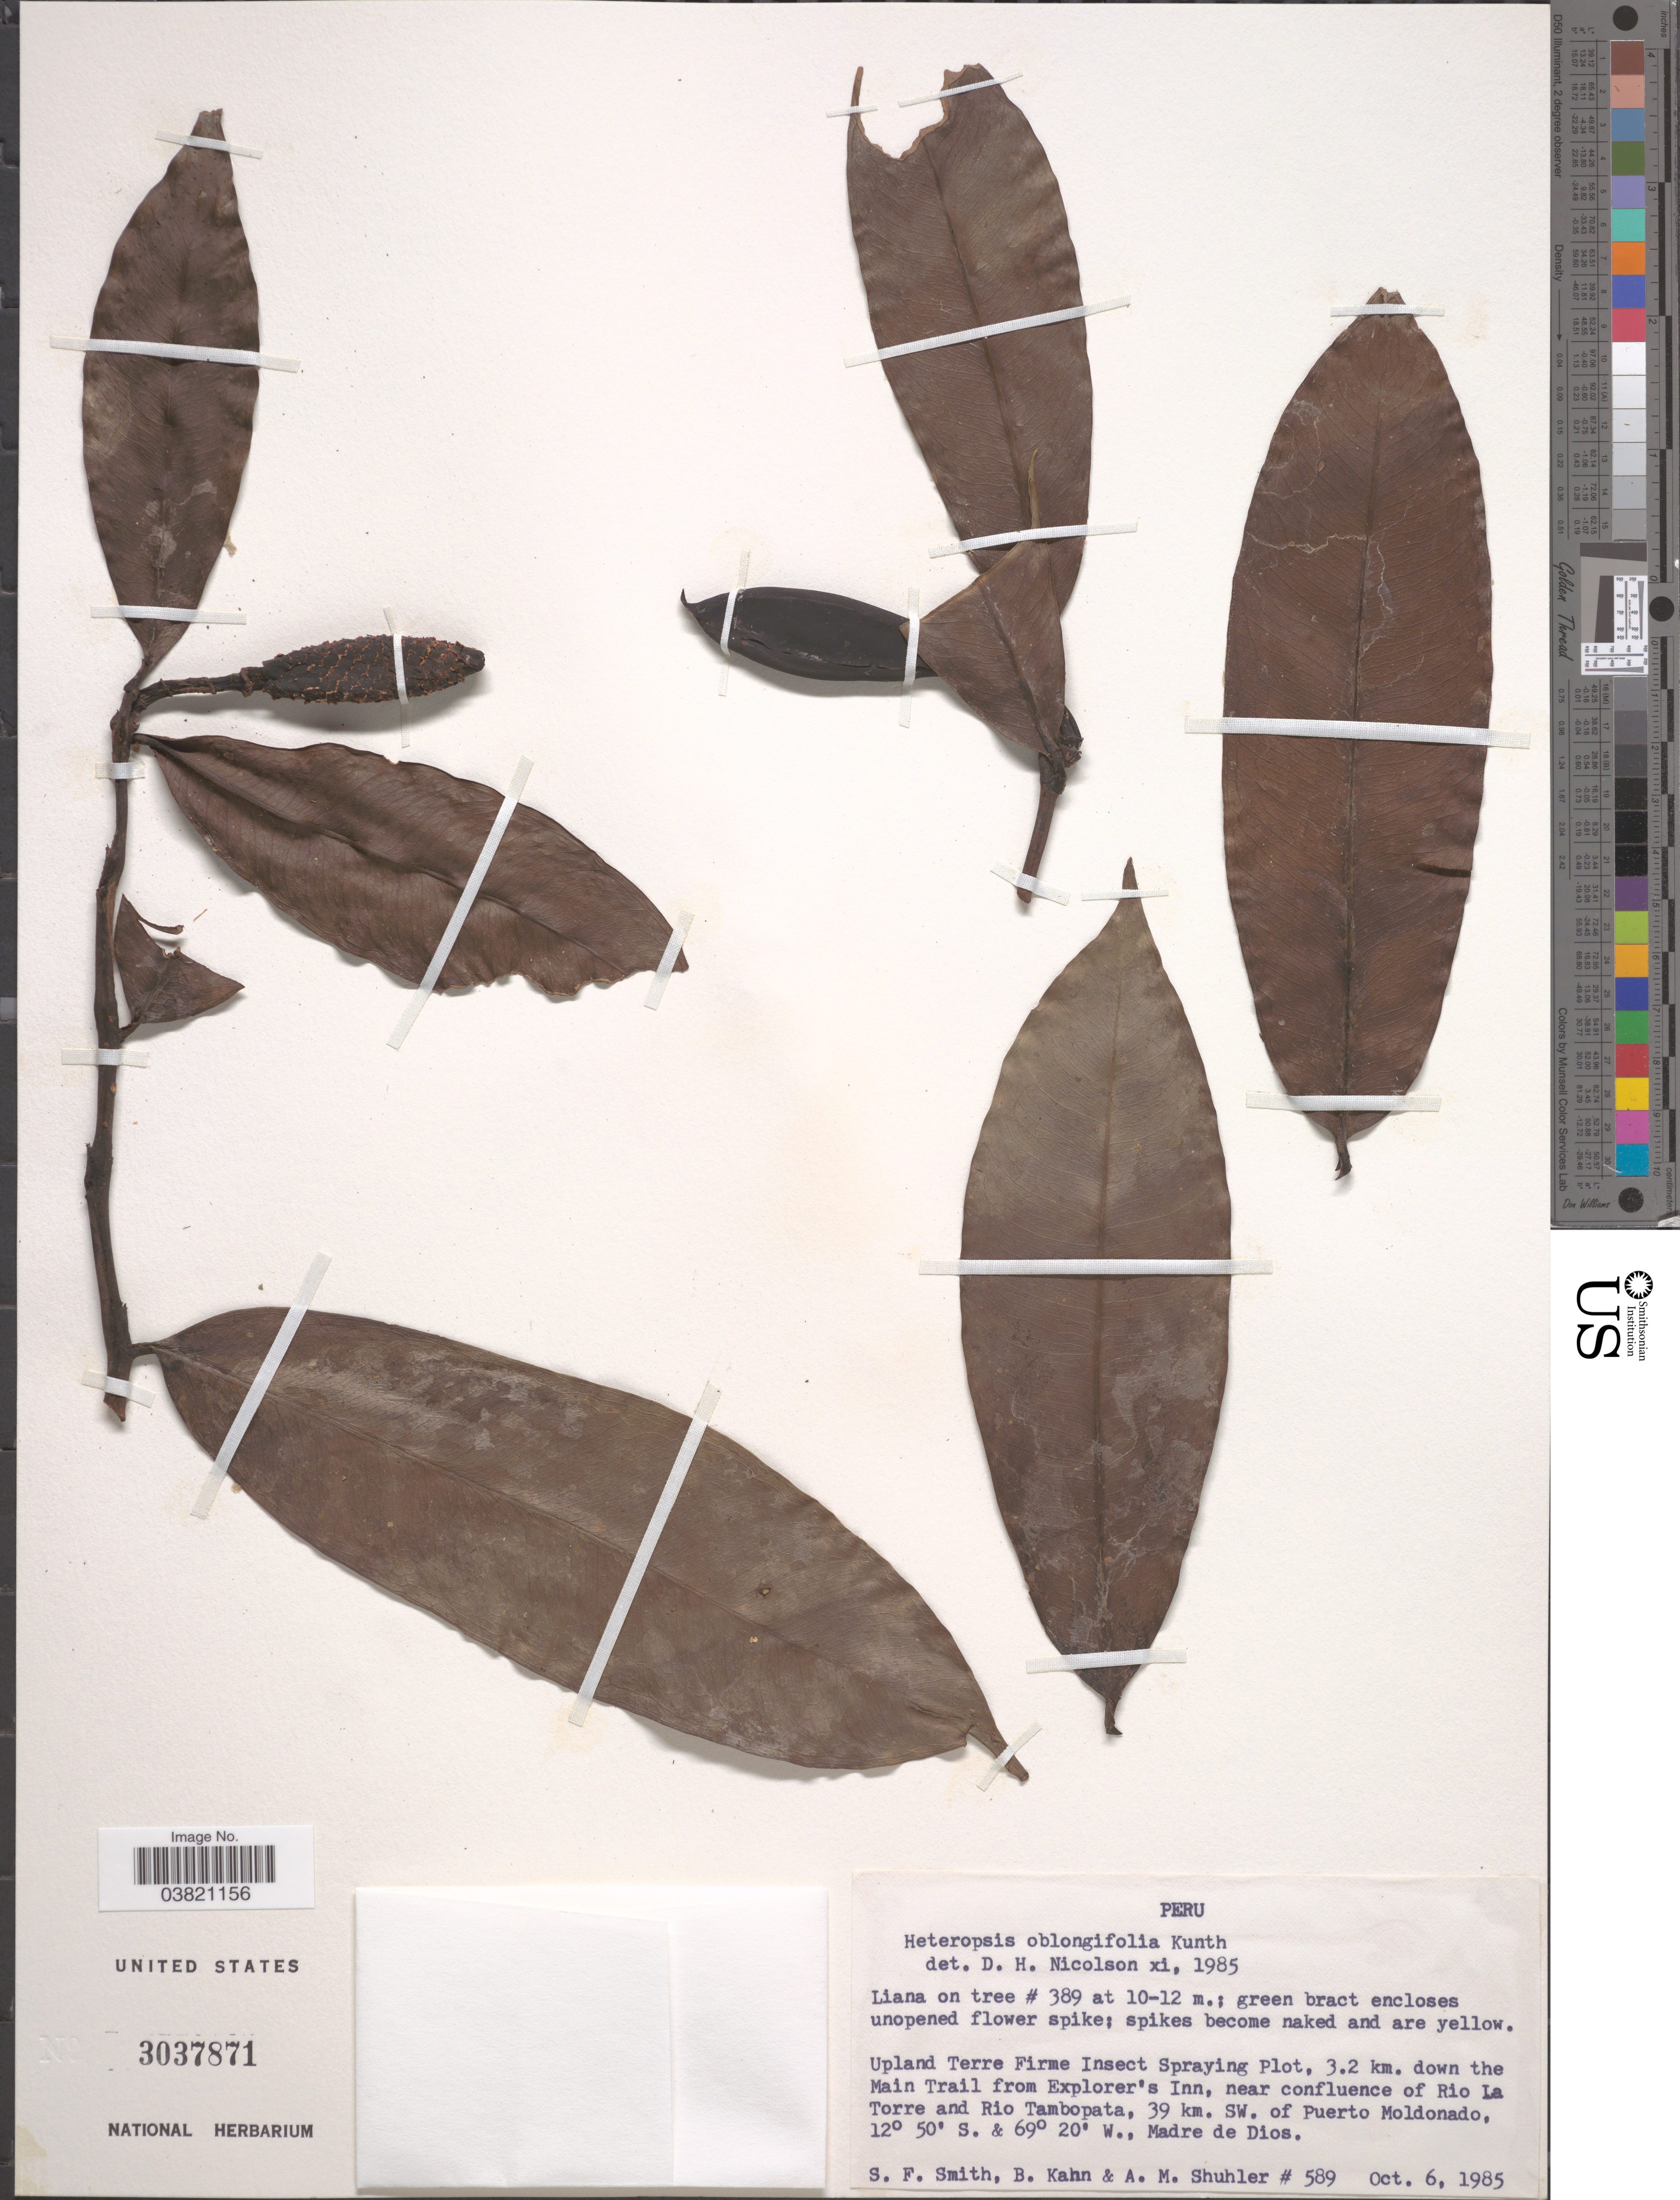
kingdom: Plantae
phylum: Tracheophyta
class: Liliopsida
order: Alismatales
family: Araceae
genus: Heteropsis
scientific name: Heteropsis oblongifolia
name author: Kunth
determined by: Soares, M. L.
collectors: S.F. Smith, B. Kahn & A. Shuhler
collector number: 589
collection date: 1985-10-06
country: Peru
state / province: Madre de Dios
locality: Upland Terre Firme Insect Spraying Plot, 3.2 km. down the Main Trail from Explorer's Inn, near confluence of Rio La Torre and Rio Tambopata, 39 km. SW. of Puerto Moldonado.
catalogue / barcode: US 3037871